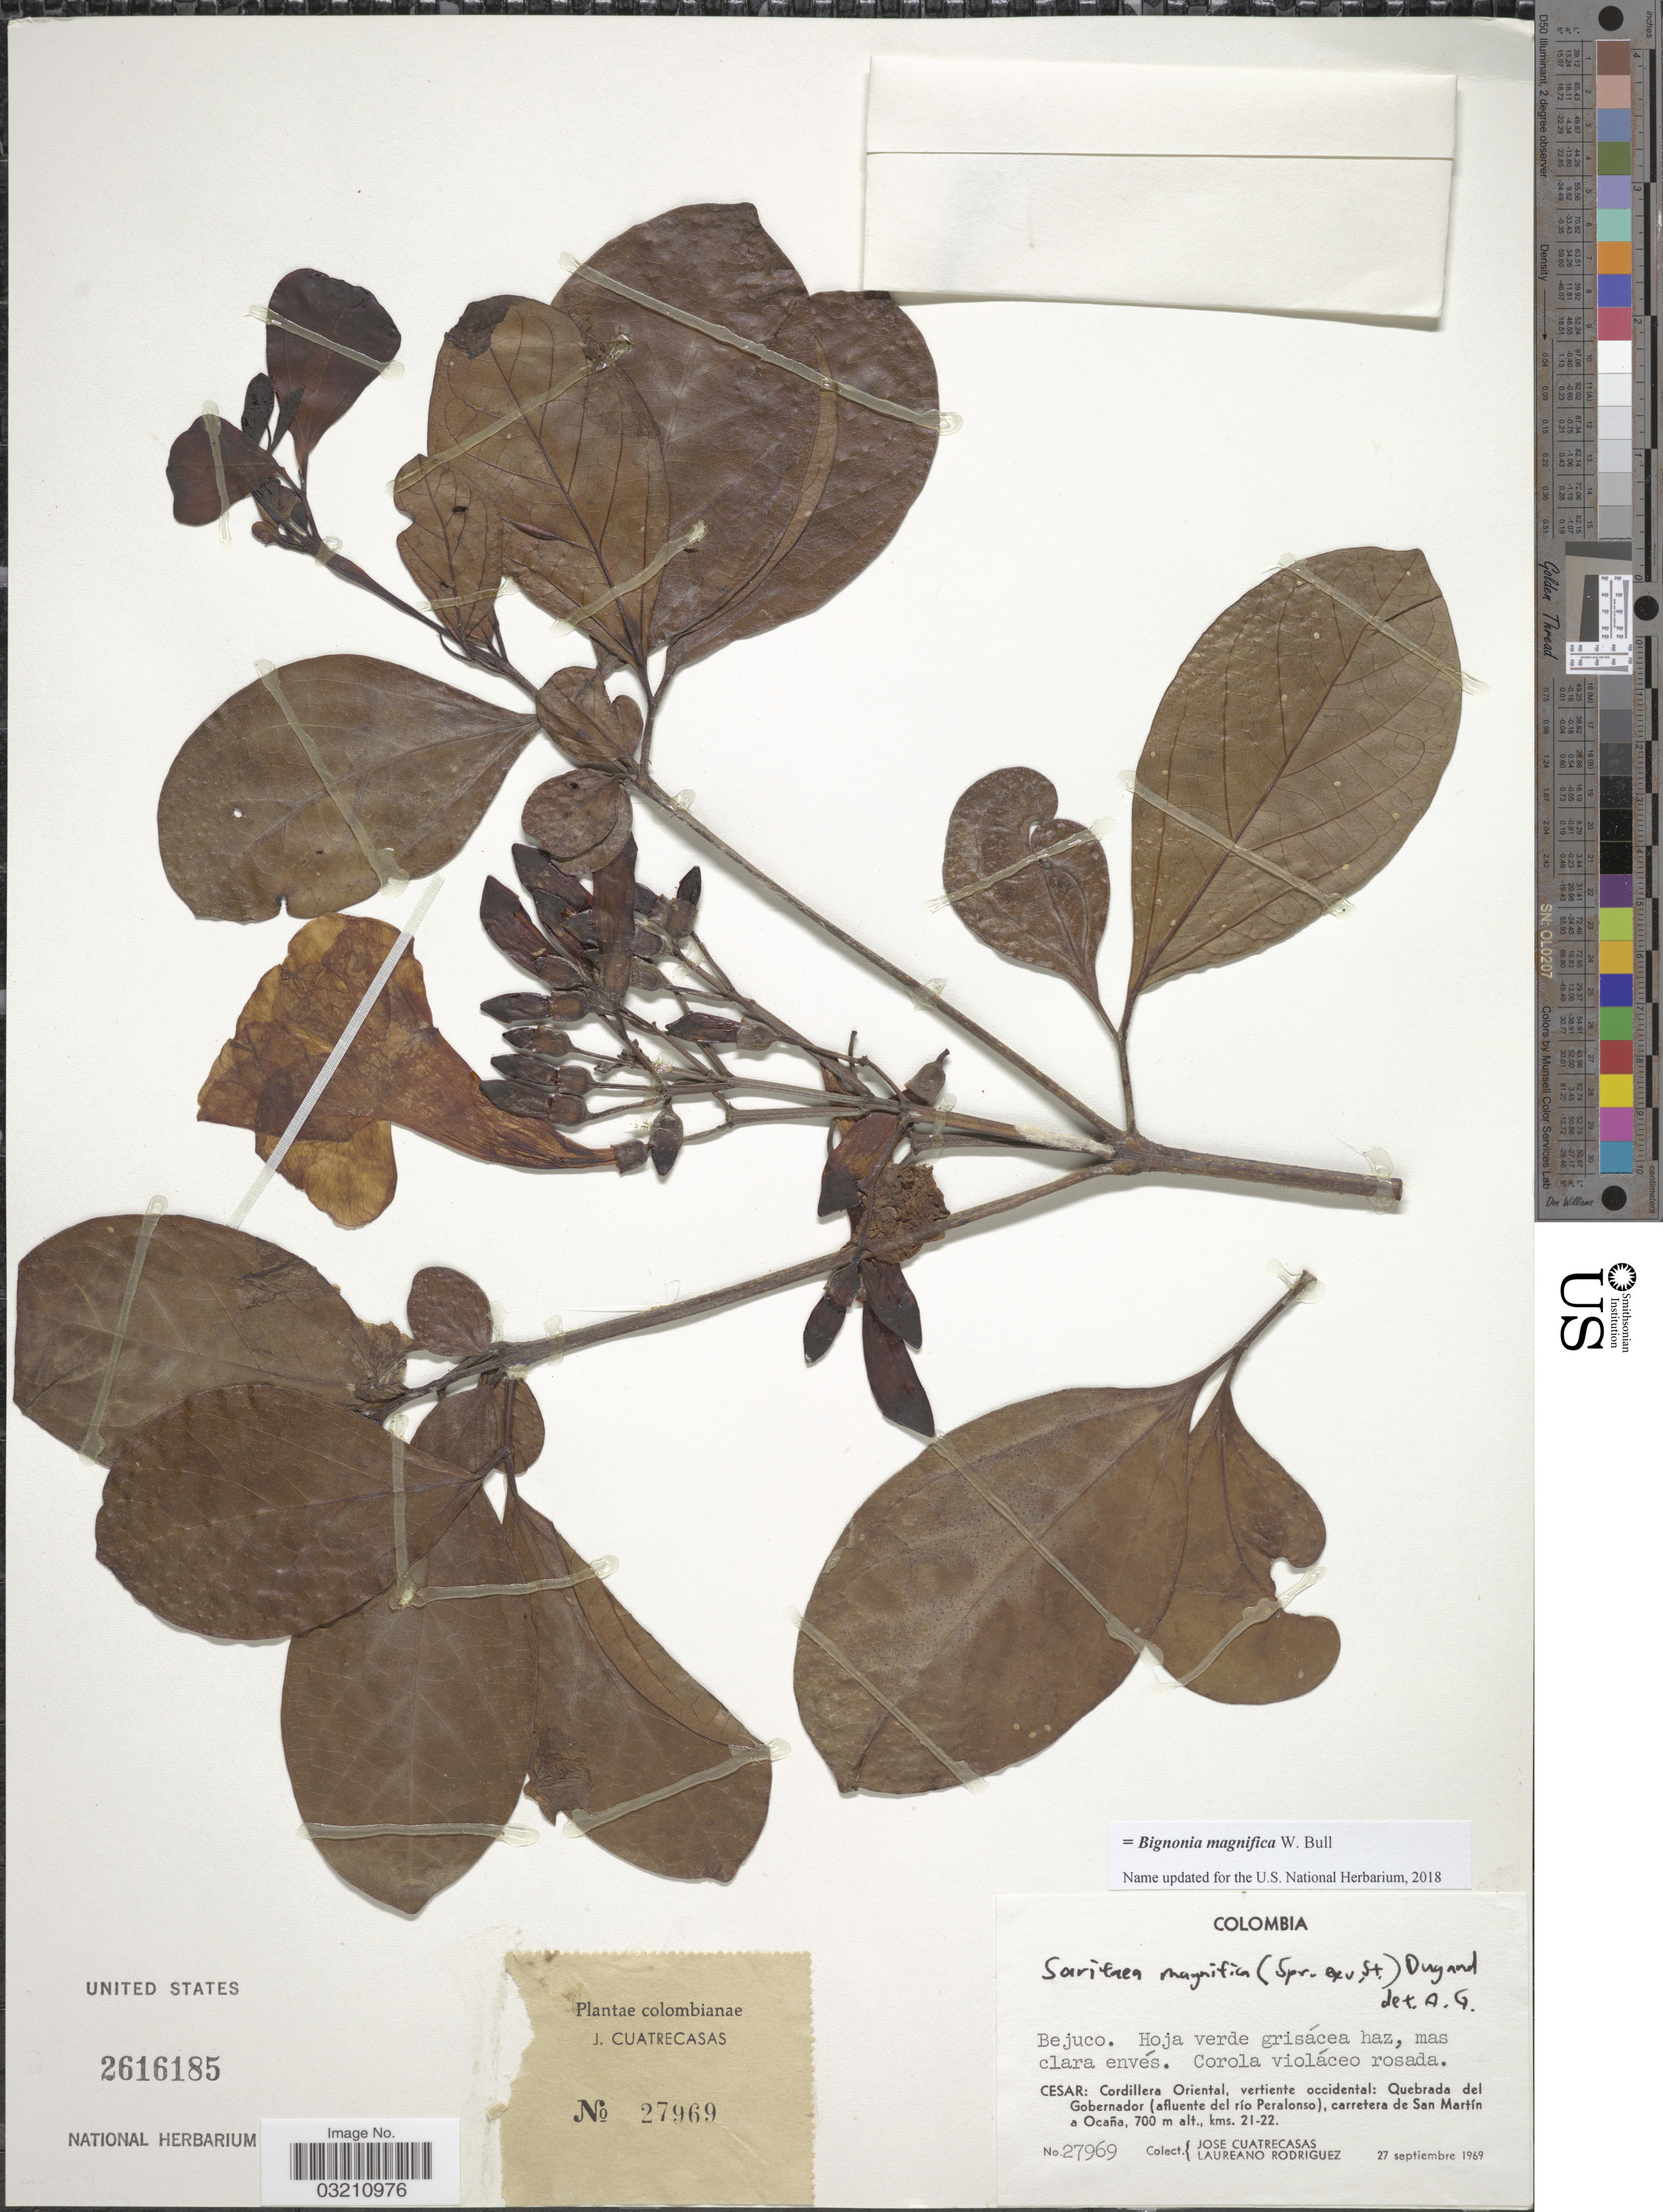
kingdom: Plantae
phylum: Tracheophyta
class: Magnoliopsida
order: Lamiales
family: Bignoniaceae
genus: Bignonia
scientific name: Bignonia magnifica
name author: W. Bull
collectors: J. Cuatrecasas & L. Rodriguez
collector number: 27969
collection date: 1969-09-27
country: Colombia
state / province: Cesar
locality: Cordillera Oriental, vertiente occidental: Quebrada del Gobernador (affluente del río Peralonso), carretera de San Martín a Ocaña, kms. 21-22.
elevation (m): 700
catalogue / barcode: US 2616185